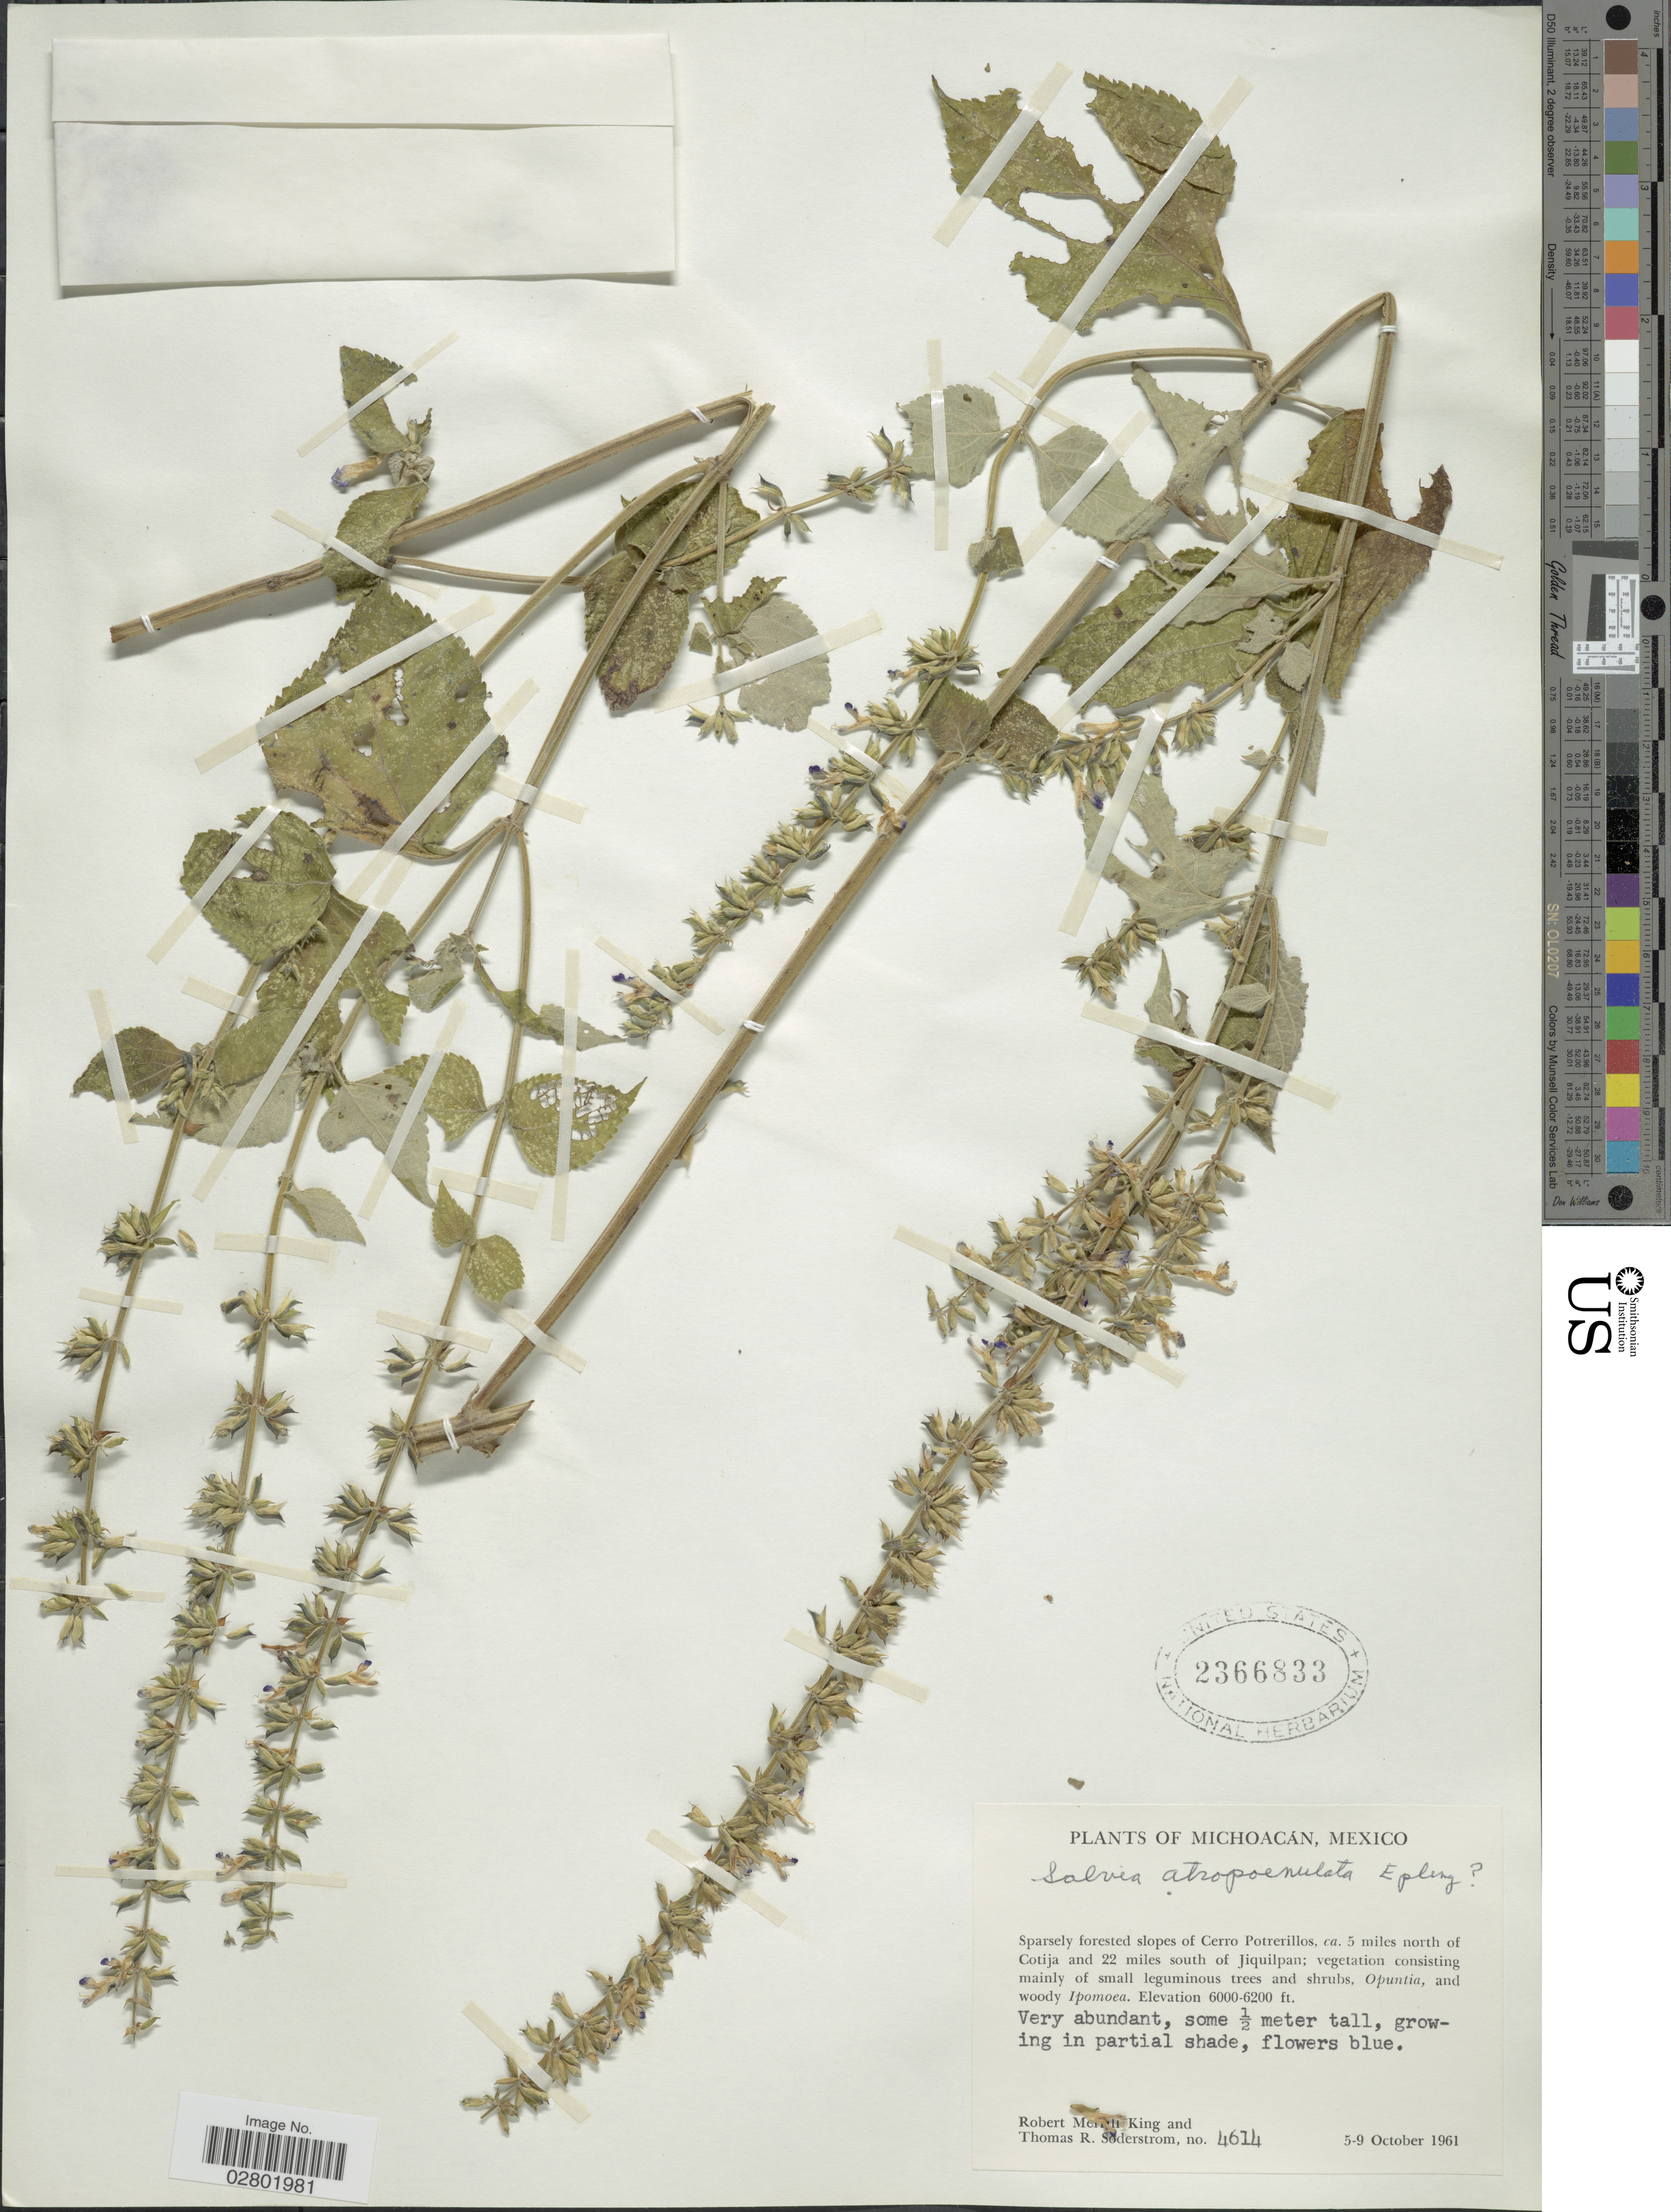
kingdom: Plantae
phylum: Tracheophyta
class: Magnoliopsida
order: Lamiales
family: Lamiaceae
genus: Salvia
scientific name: Salvia longispicata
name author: M. Martens & Galeotti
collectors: R. M. King & T. R. Soderstrom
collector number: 4614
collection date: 1961-10-05/1961-10-09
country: Mexico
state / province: Michoacán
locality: Slopes of Cerro Potrerillos, ca. 5 miles north of Cotija and 22 miles south of Jiquilpan.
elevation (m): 1829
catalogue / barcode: US 2366833